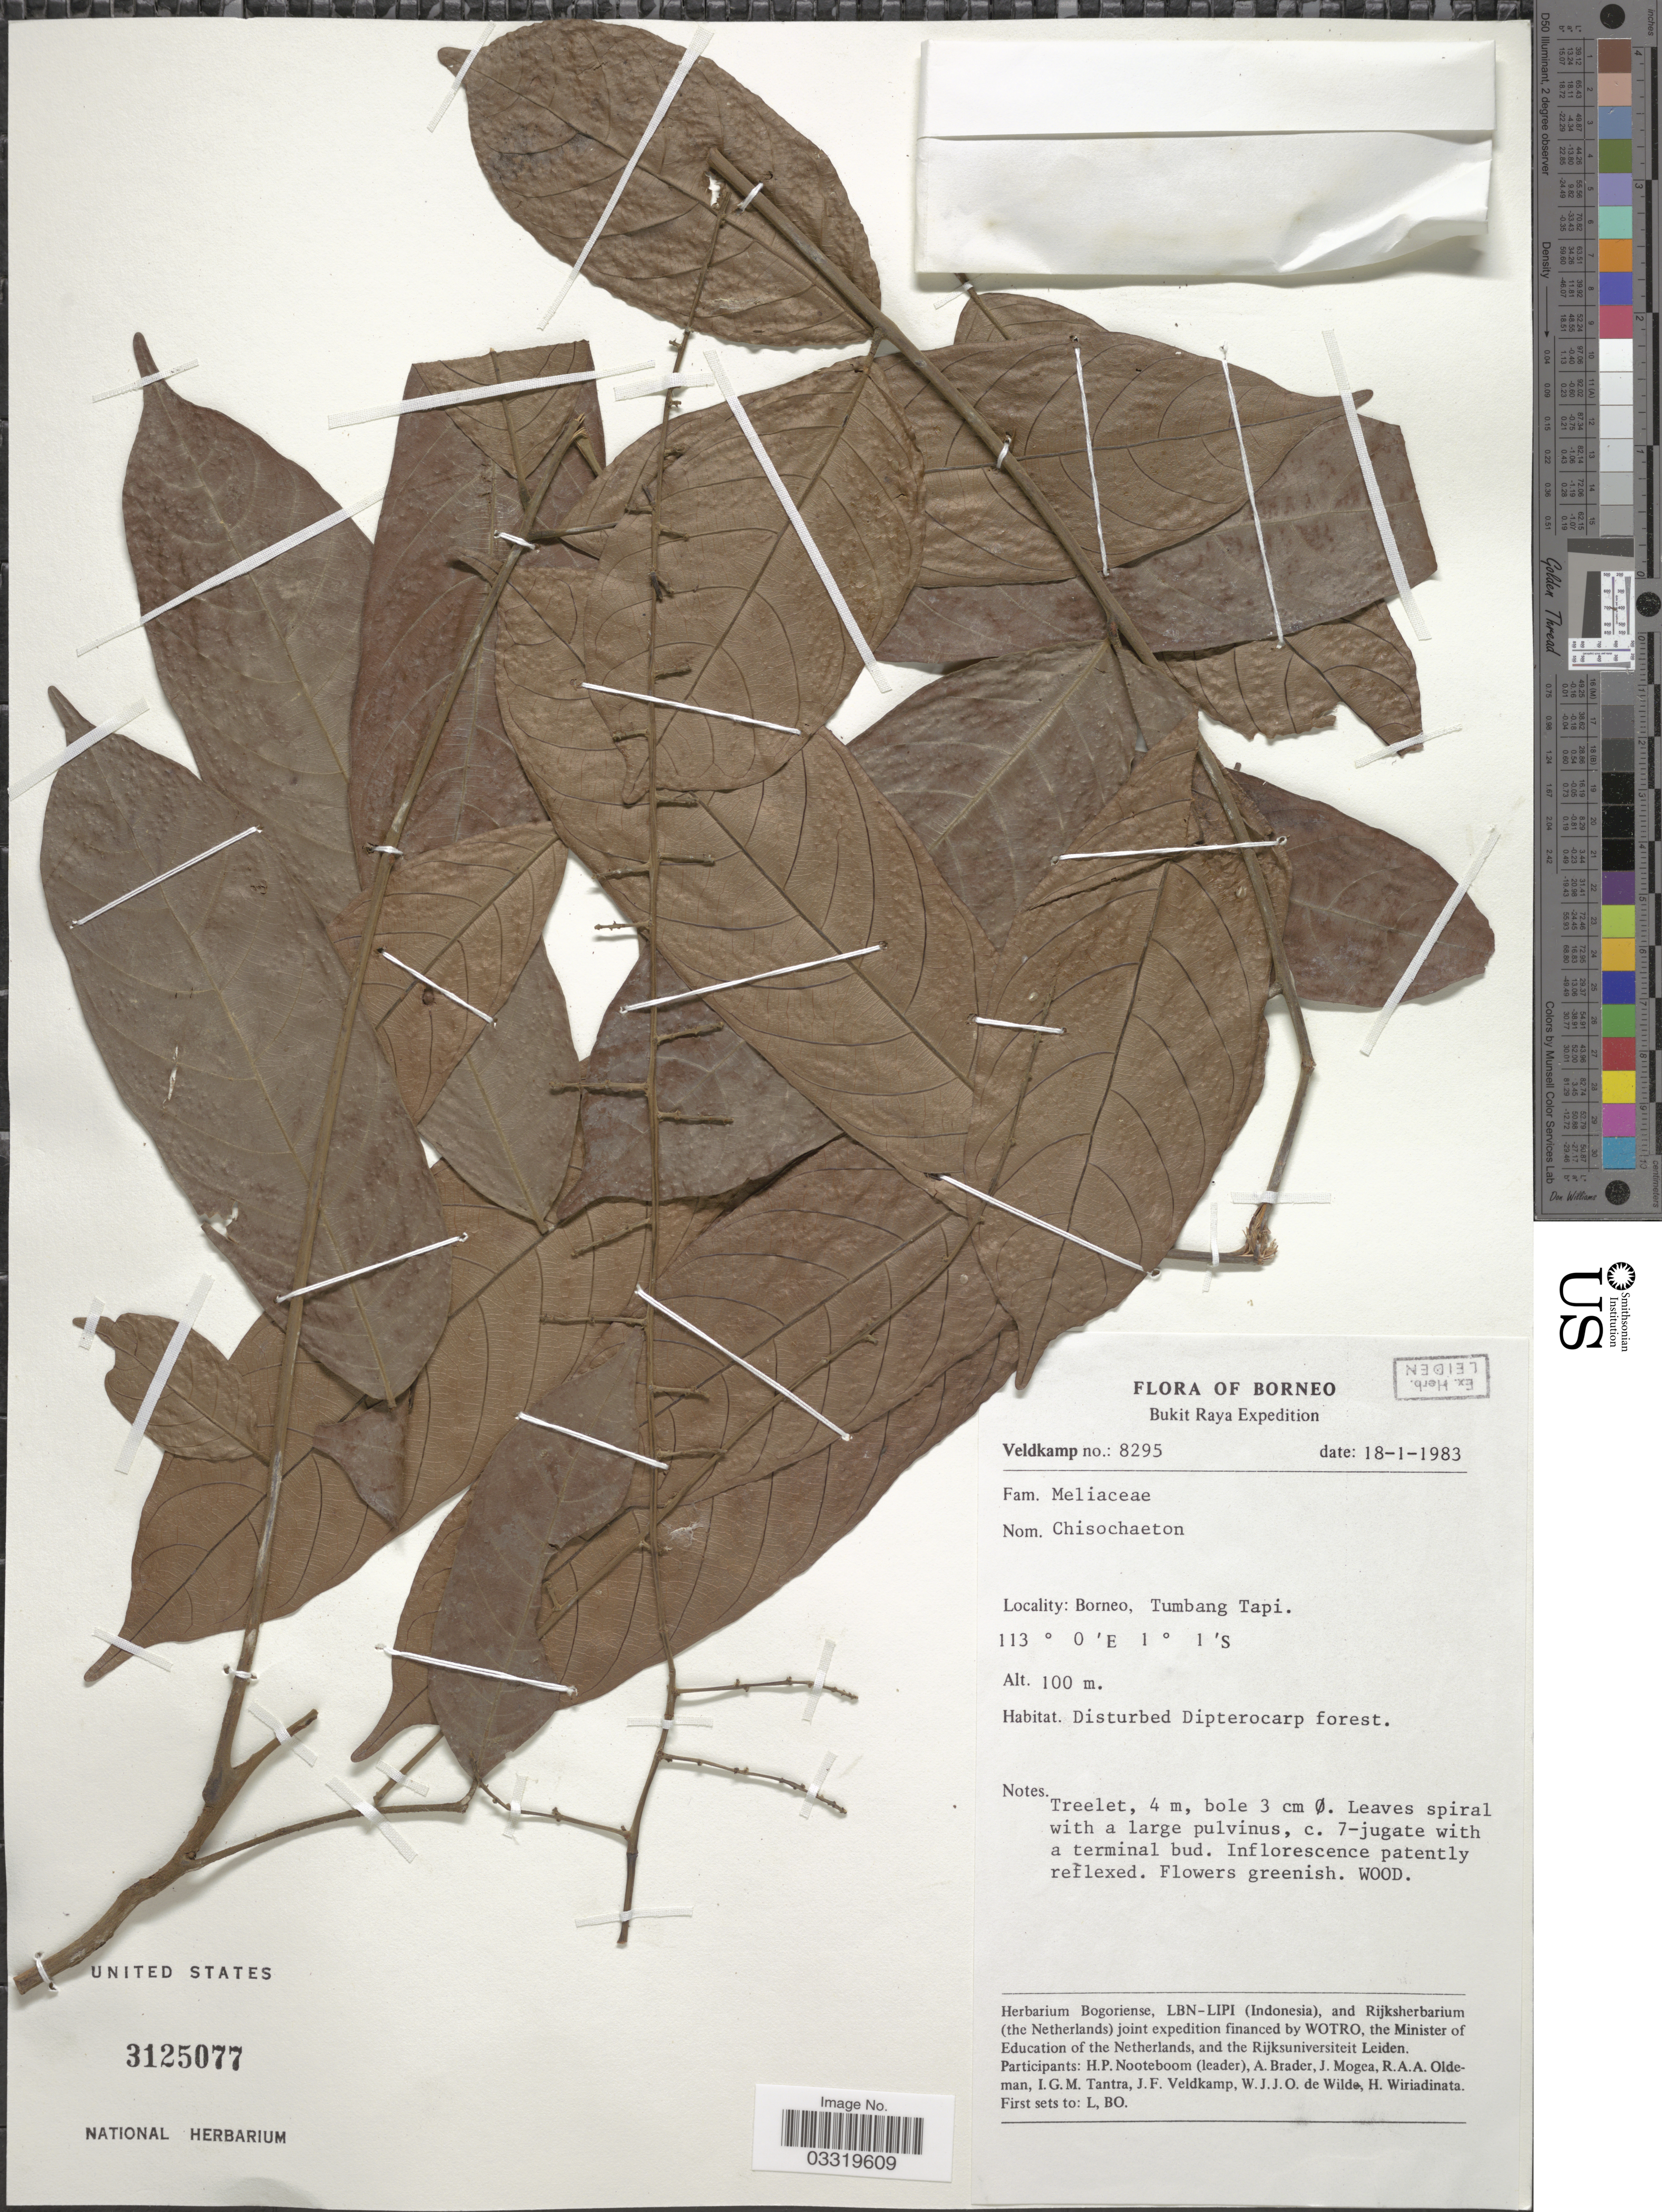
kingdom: Plantae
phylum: Tracheophyta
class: Magnoliopsida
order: Sapindales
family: Meliaceae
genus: Chisocheton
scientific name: Chisocheton sp.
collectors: J. F. Veldkamp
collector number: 8295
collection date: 1983-01-18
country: Indonesia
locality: Borneo. Tumbang Tapi.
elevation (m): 100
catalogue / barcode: US 3125077